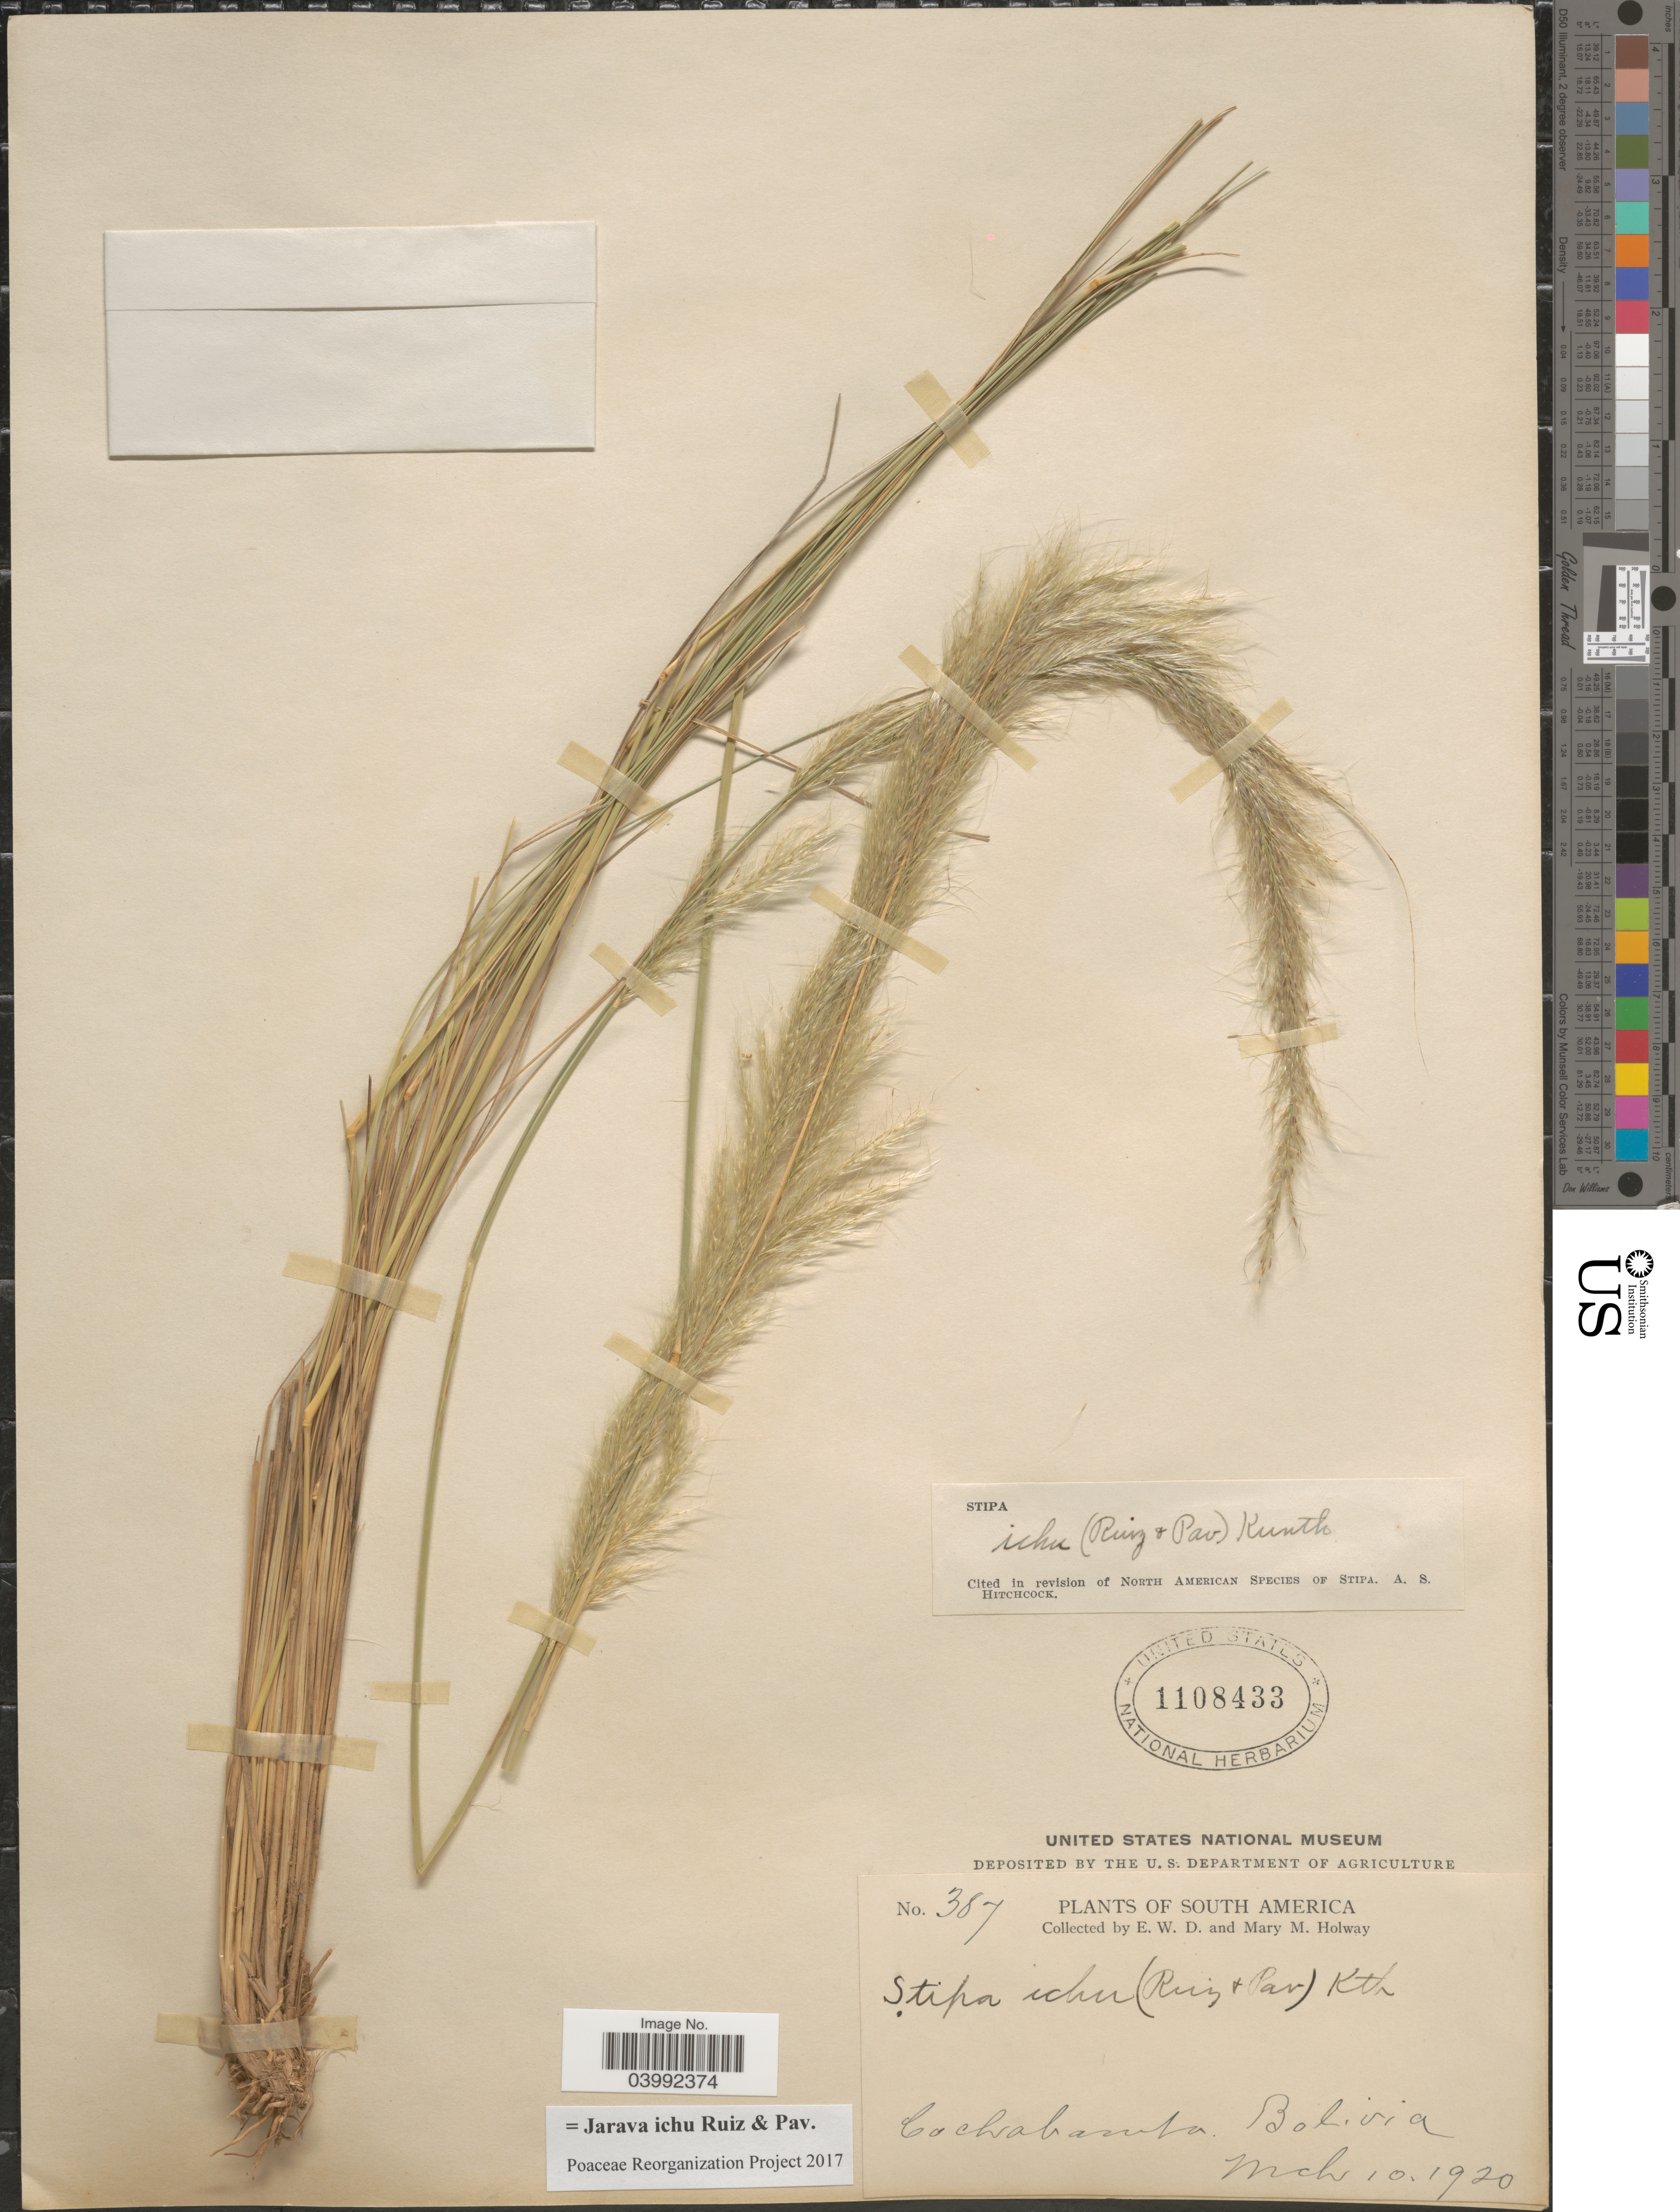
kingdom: Plantae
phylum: Tracheophyta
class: Liliopsida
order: Poales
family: Poaceae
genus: Jarava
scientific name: Jarava ichu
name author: Ruiz & Pav.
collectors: E. W. D. Holway & M. M. Holway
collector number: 387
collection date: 1920-03-10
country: Bolivia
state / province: Cochabamba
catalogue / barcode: US 1108433